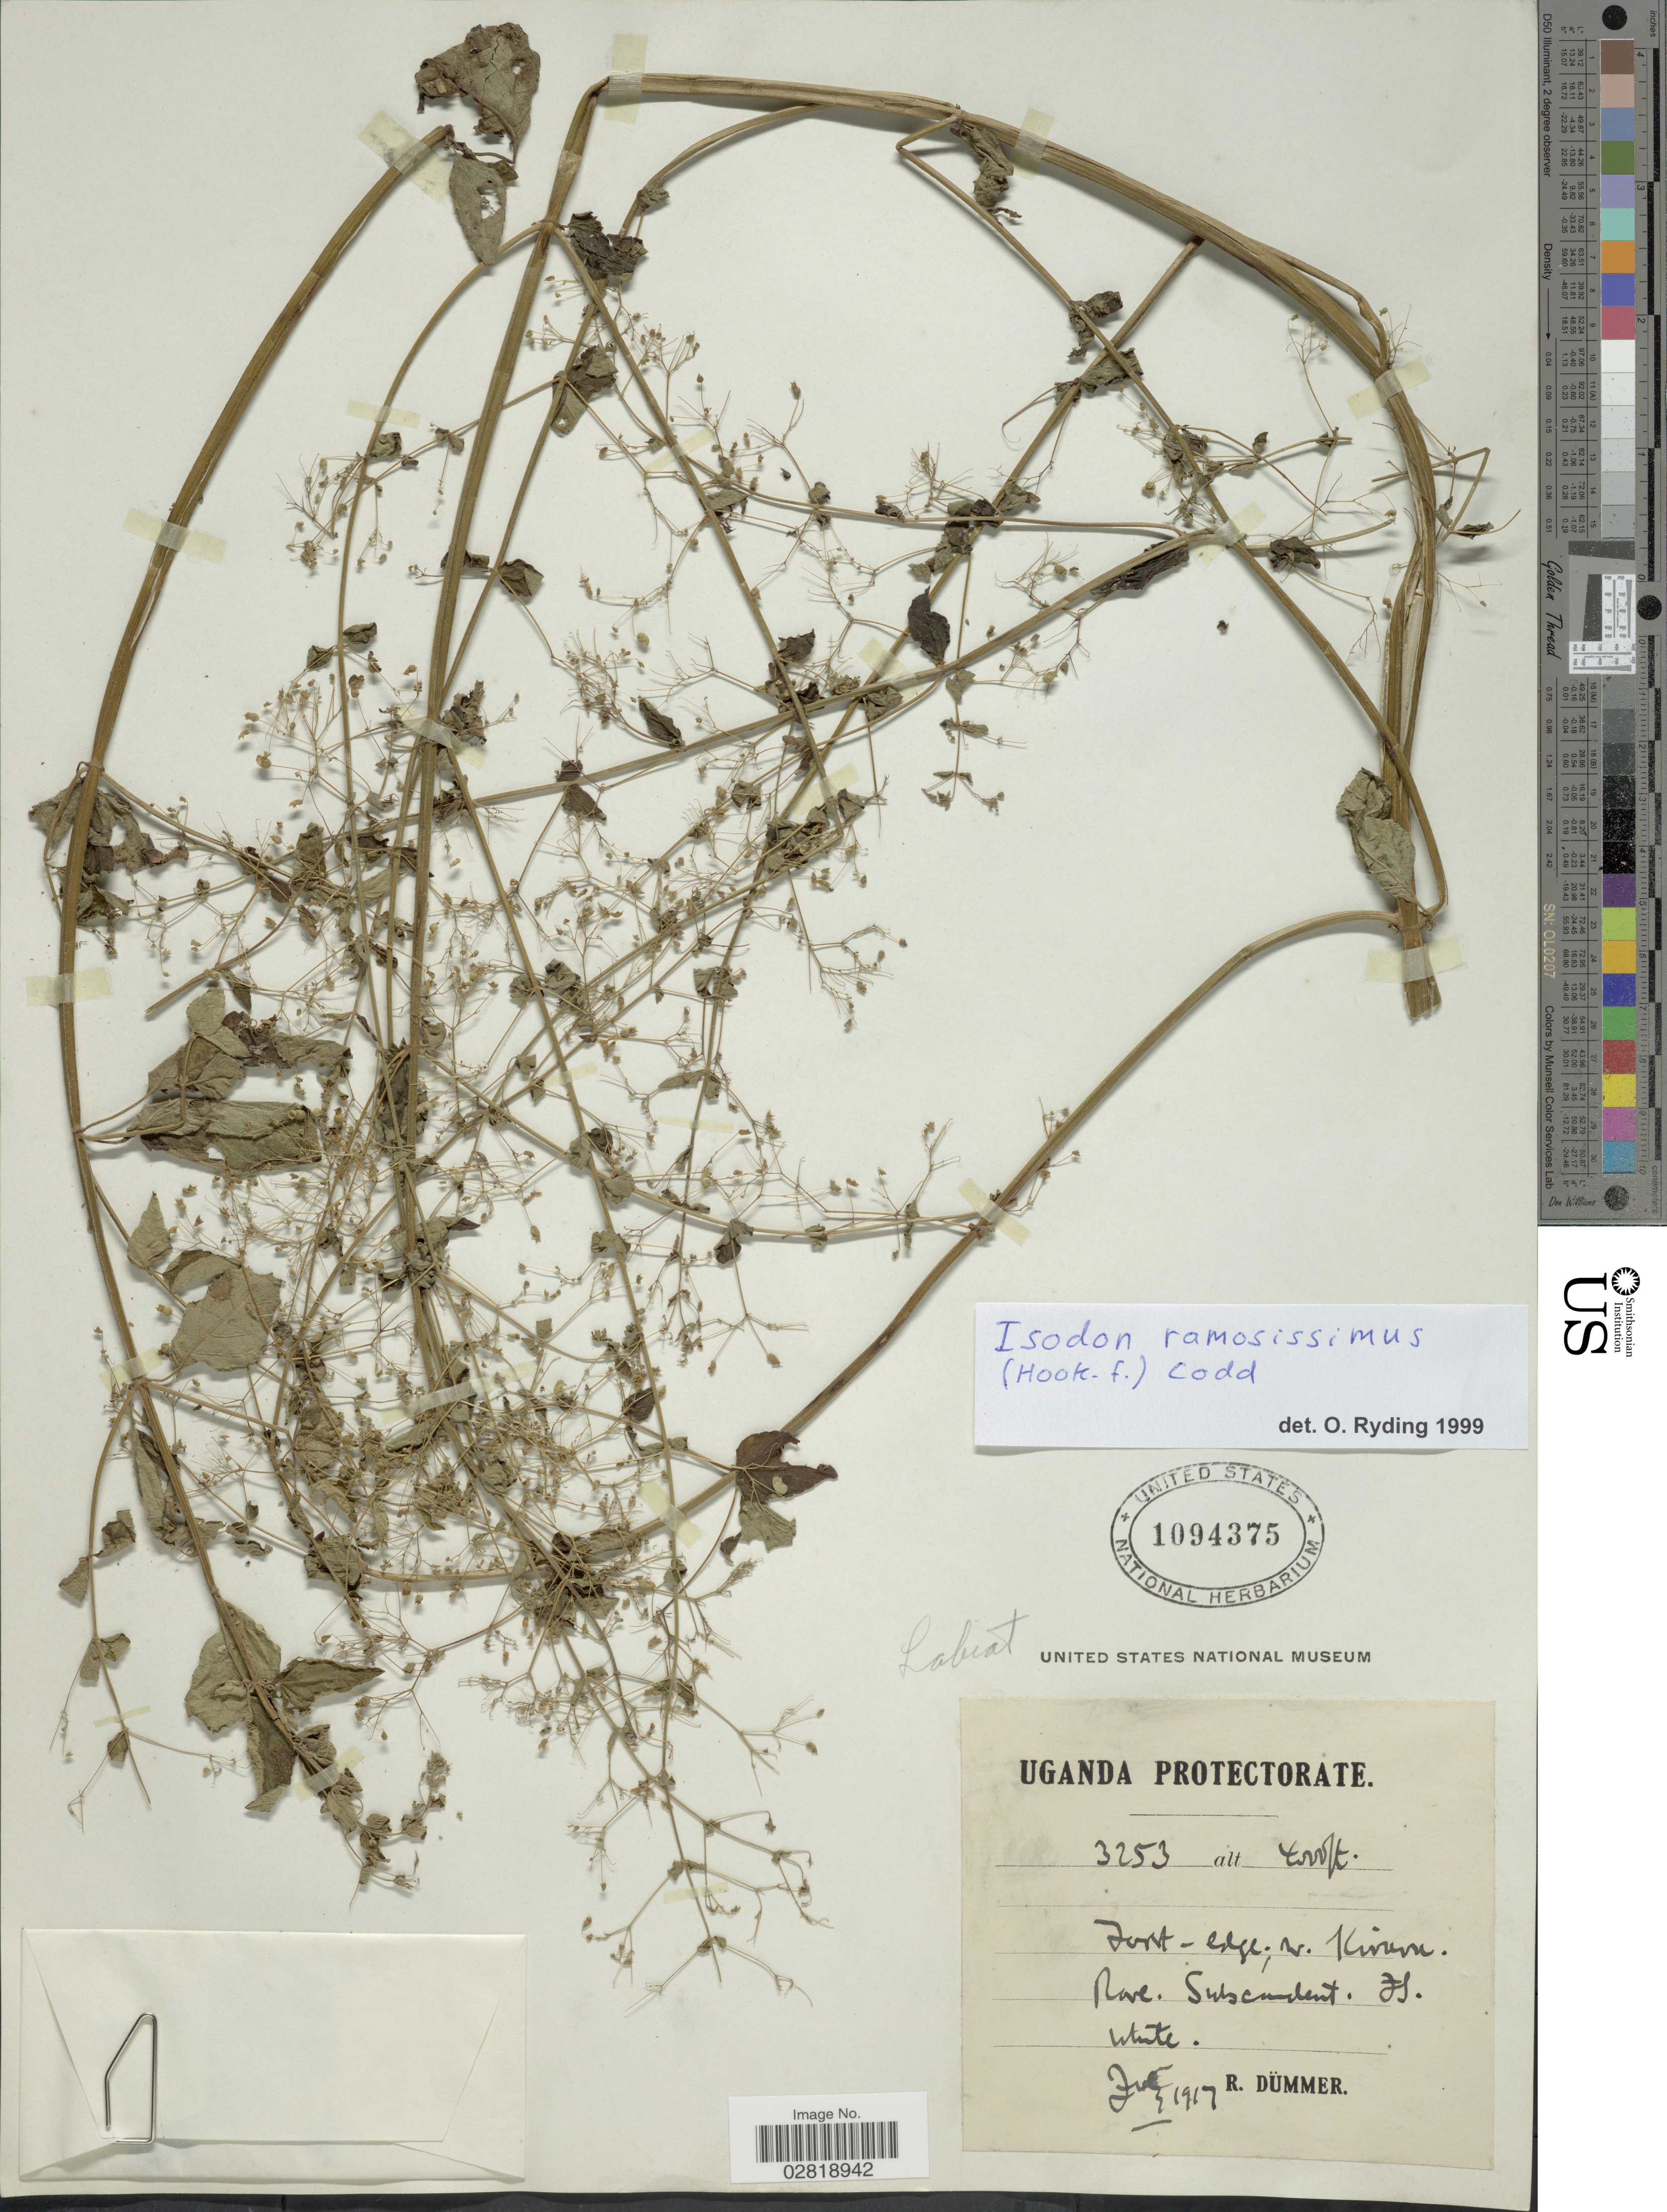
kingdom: Plantae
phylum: Tracheophyta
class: Magnoliopsida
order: Lamiales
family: Lamiaceae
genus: Isodon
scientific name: Isodon ramosissimus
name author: (Hook. f.) Codd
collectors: R. A. Dümmer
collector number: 3253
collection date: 1917-07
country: Uganda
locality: Uganda Protectorate. Kivuvu.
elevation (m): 1219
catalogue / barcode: US 1094375